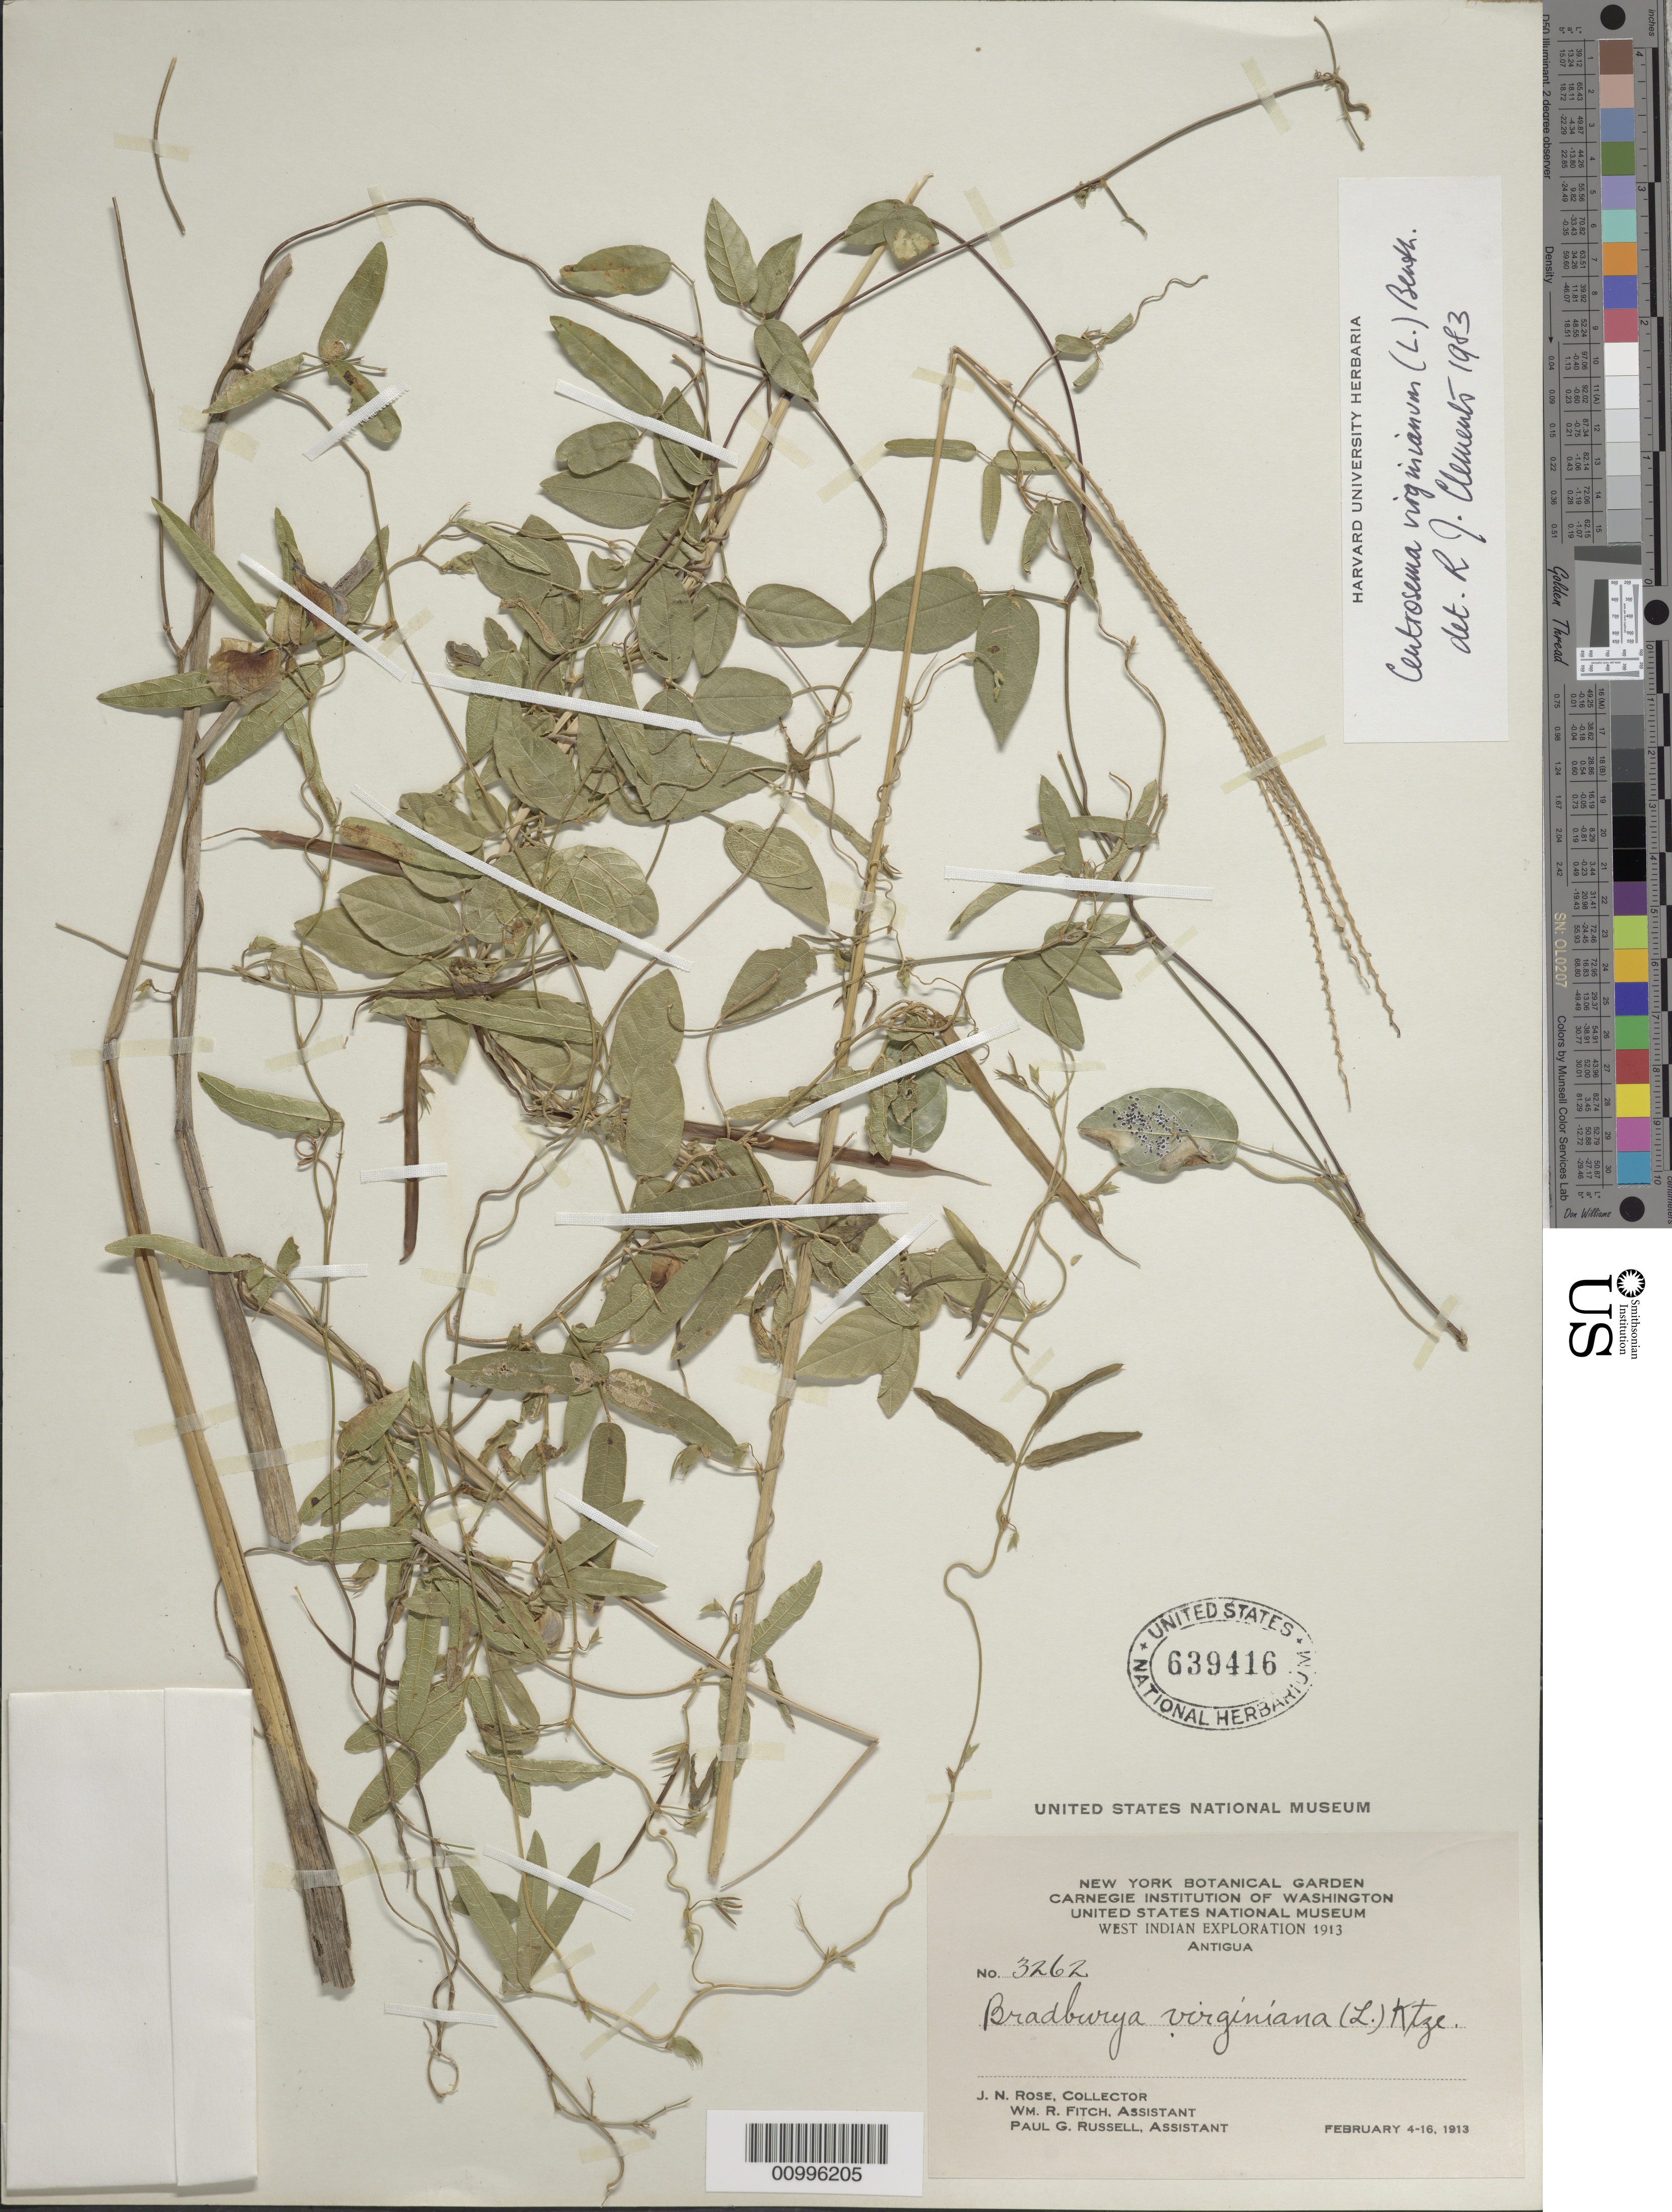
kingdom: Plantae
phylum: Tracheophyta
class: Magnoliopsida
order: Fabales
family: Fabaceae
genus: Centrosema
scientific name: Centrosema virginianum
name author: (L.) Benth.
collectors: J. N. Rose, W. R. Fitch & P. G. Russell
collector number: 3262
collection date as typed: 04 Feb 1913 to 16 Feb 1913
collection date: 1913-02-04/1913-02-16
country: Antigua and Barbuda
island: Antigua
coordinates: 0 N, 0 E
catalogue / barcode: US 639416